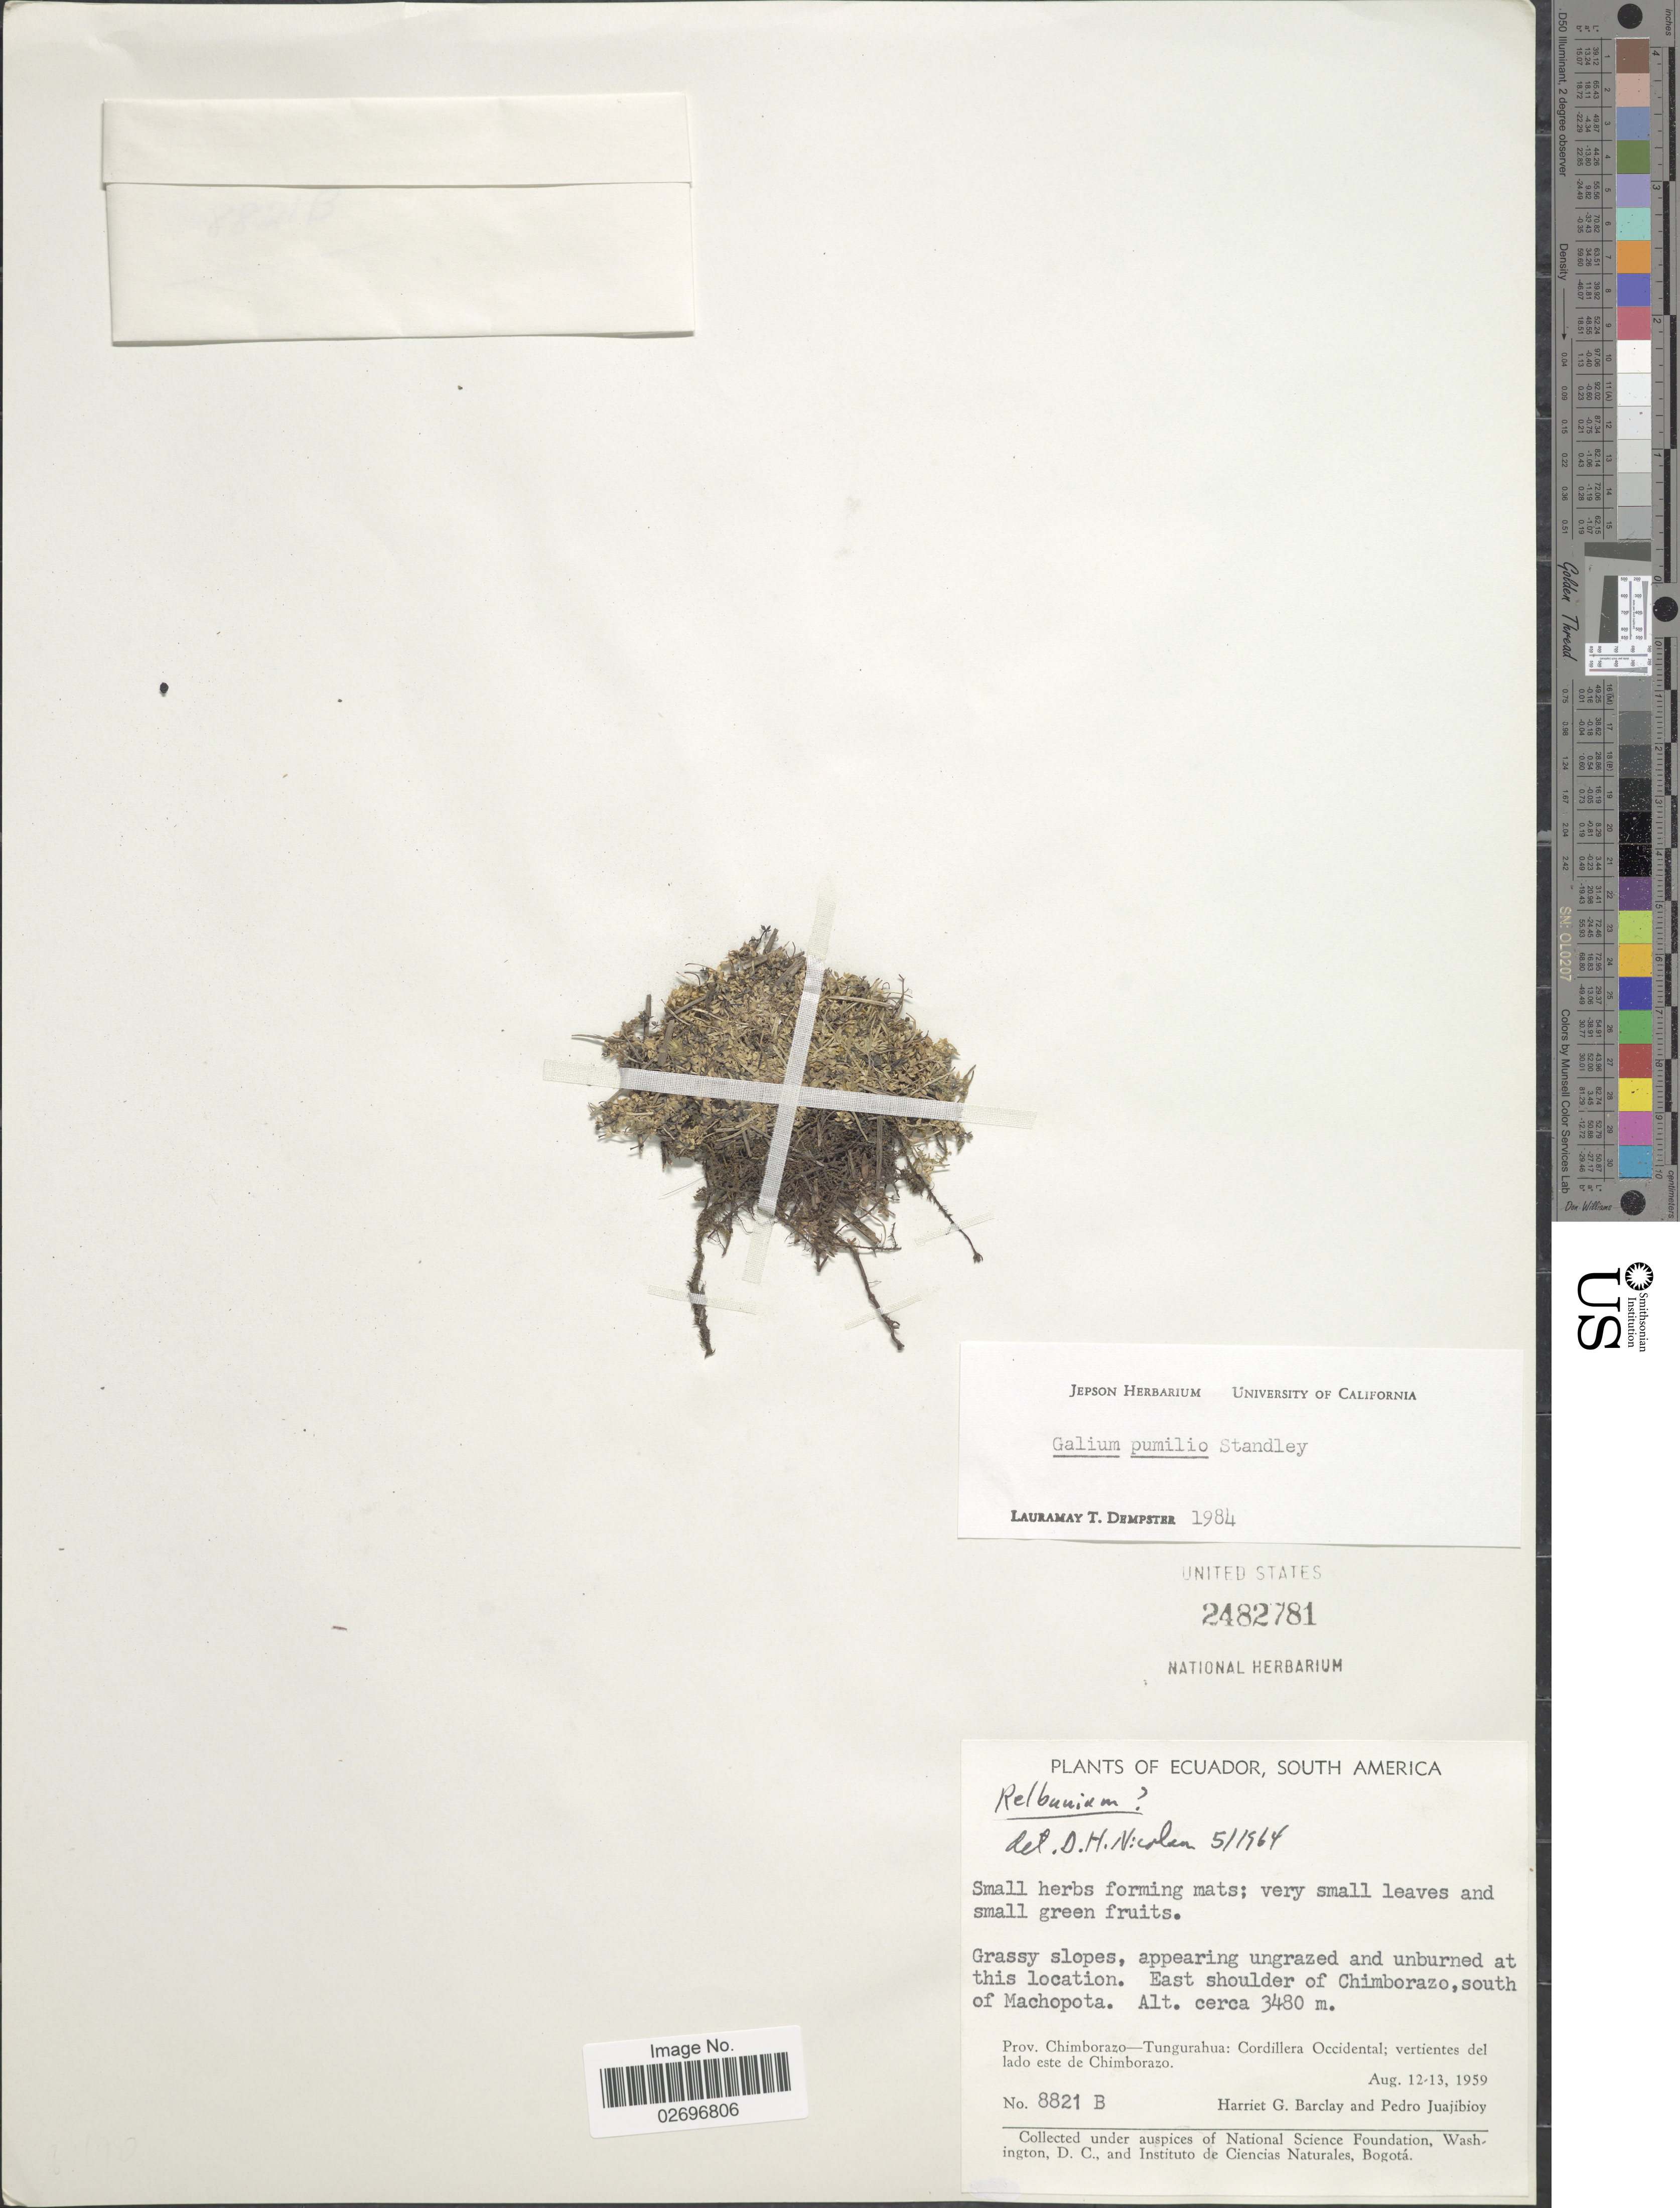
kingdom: Plantae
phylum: Tracheophyta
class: Magnoliopsida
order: Gentianales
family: Rubiaceae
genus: Galium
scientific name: Galium pumilio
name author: Standl.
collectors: H. G. Barclay & P. Juajibioy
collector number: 8821 B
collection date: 1959-08-12/1959-08-13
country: Ecuador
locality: East shoulder of Chimorazo, south of Machopota, Prov. Chimborazo - Tungurahua: Cordillera Occidental; vertientes del lado este de Chimborazo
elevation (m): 3480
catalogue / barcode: US 2482781